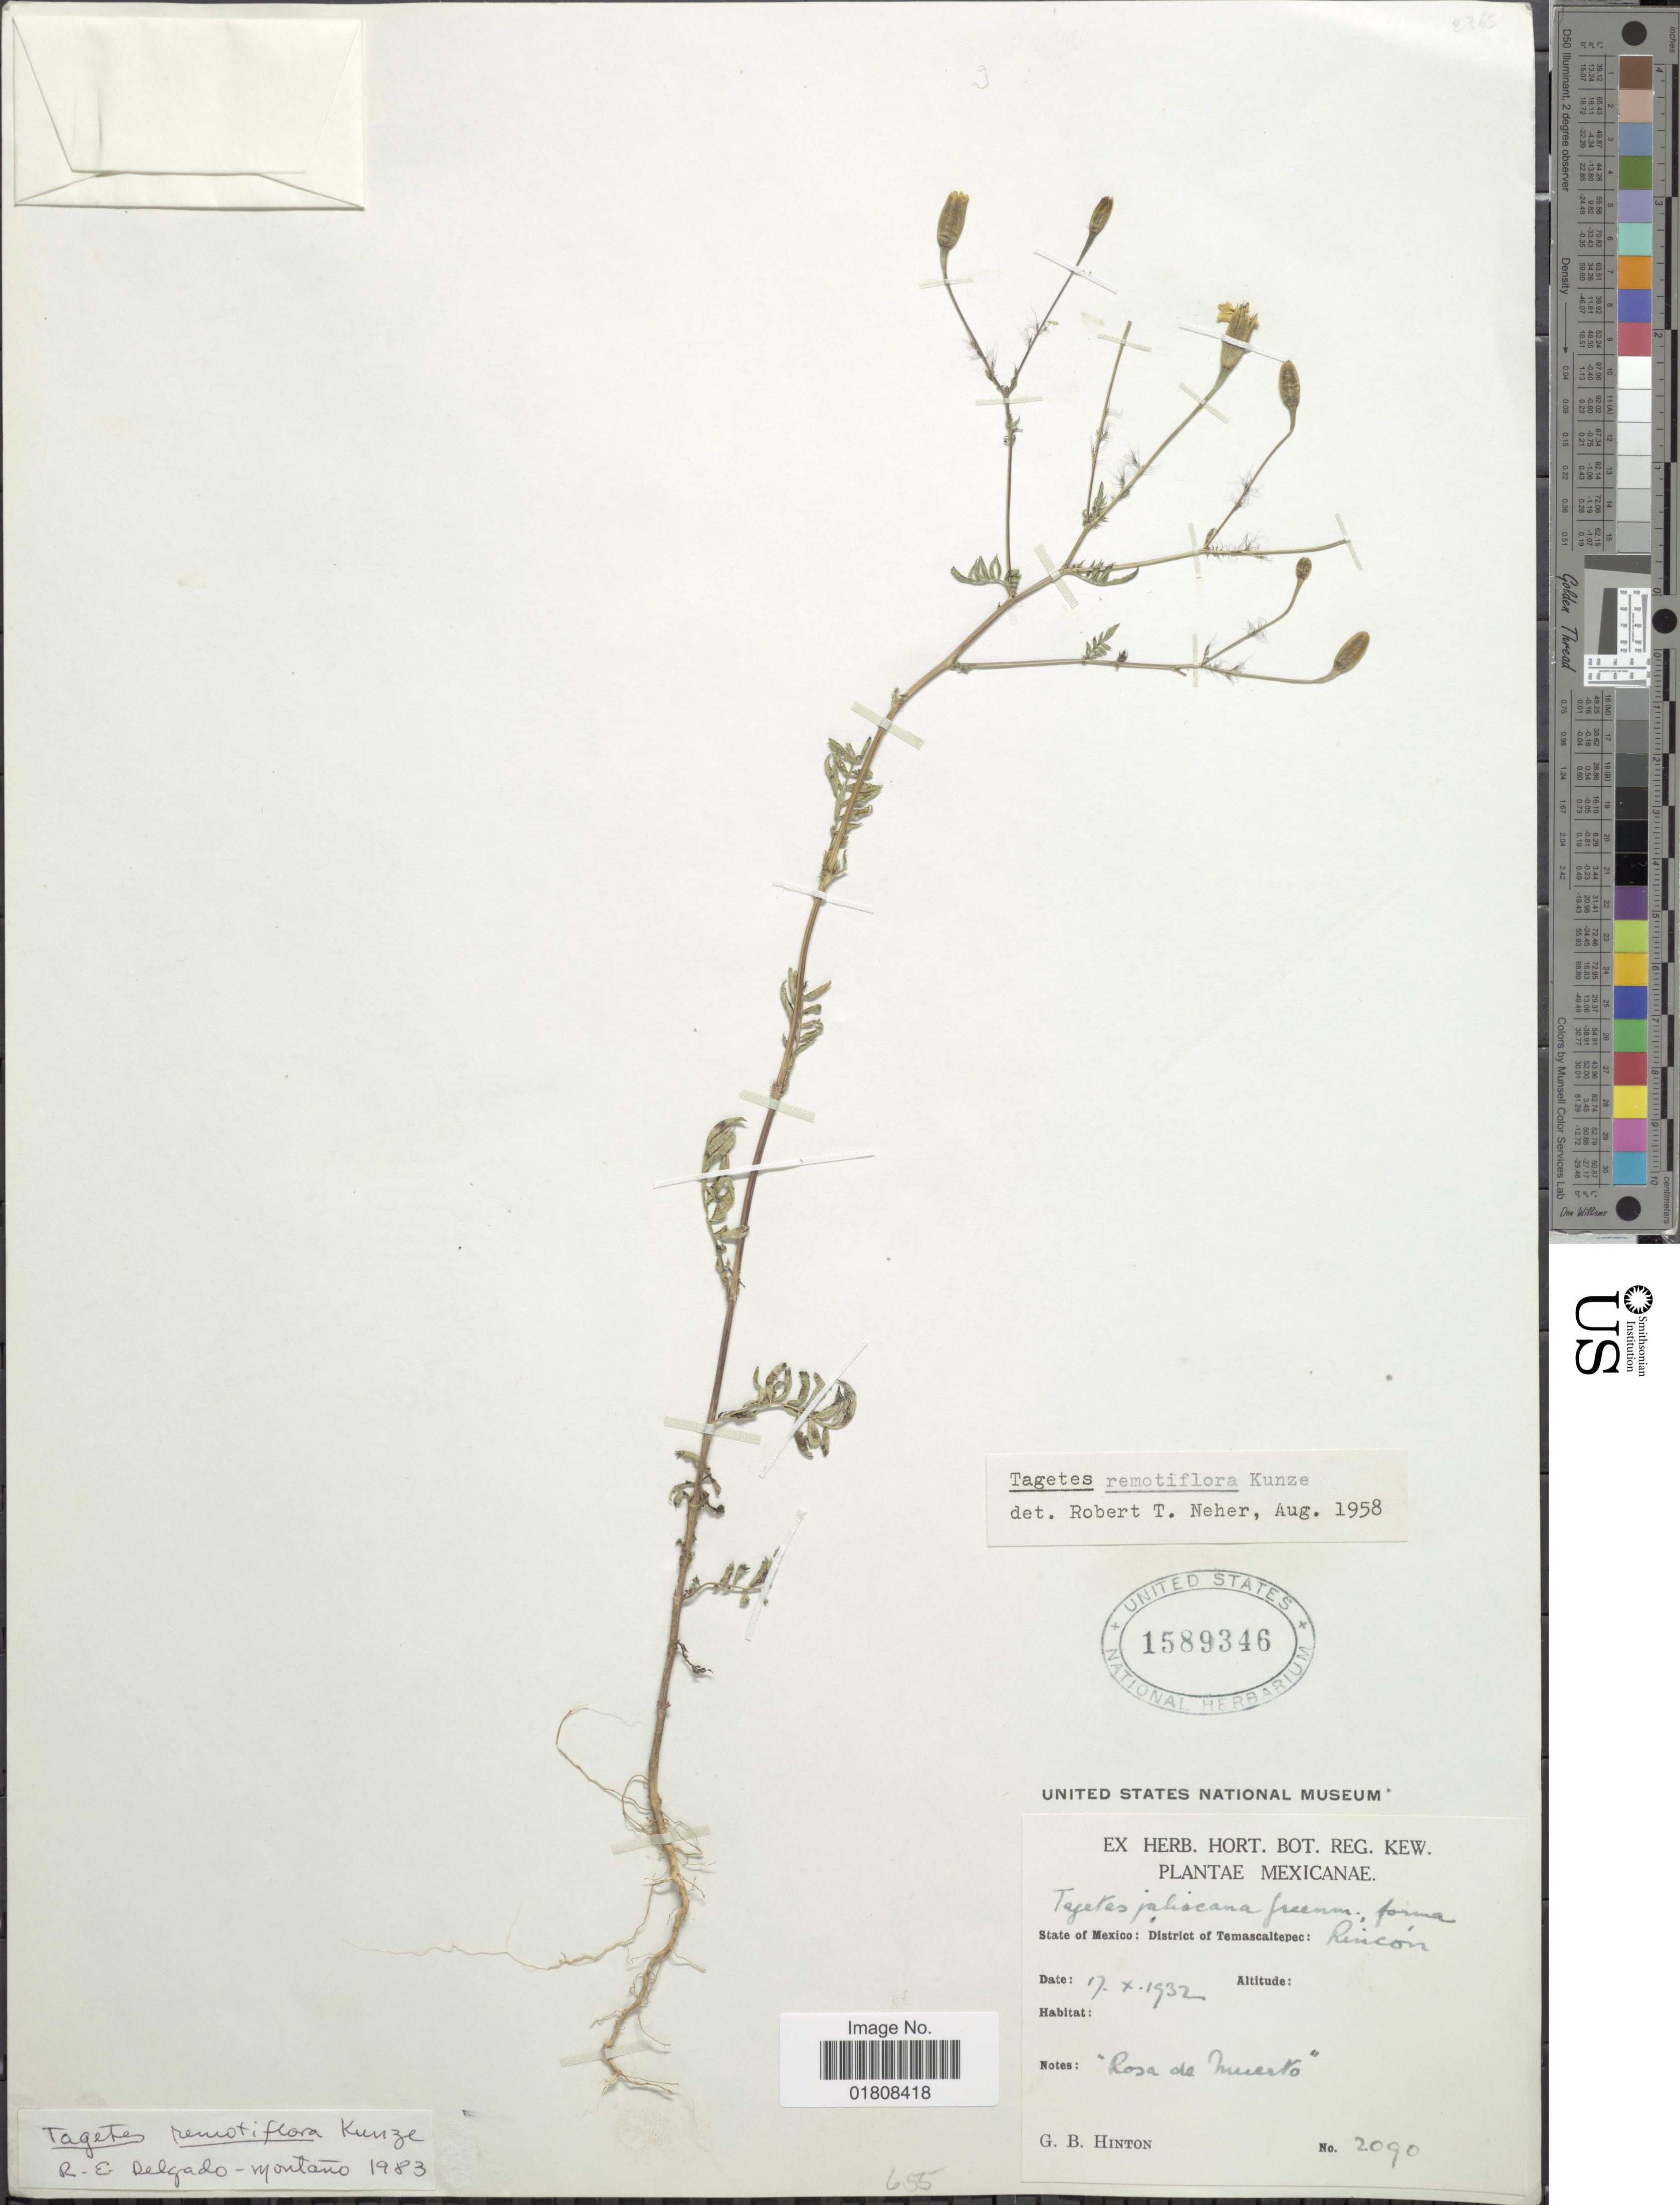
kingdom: Plantae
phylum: Tracheophyta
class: Magnoliopsida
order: Asterales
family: Asteraceae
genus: Tagetes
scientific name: Tagetes remotiflora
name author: Kunze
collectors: G. B. Hinton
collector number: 2090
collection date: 1932-10-17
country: Mexico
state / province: México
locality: District of Temascaltepec, Rincon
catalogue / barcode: US 1589346